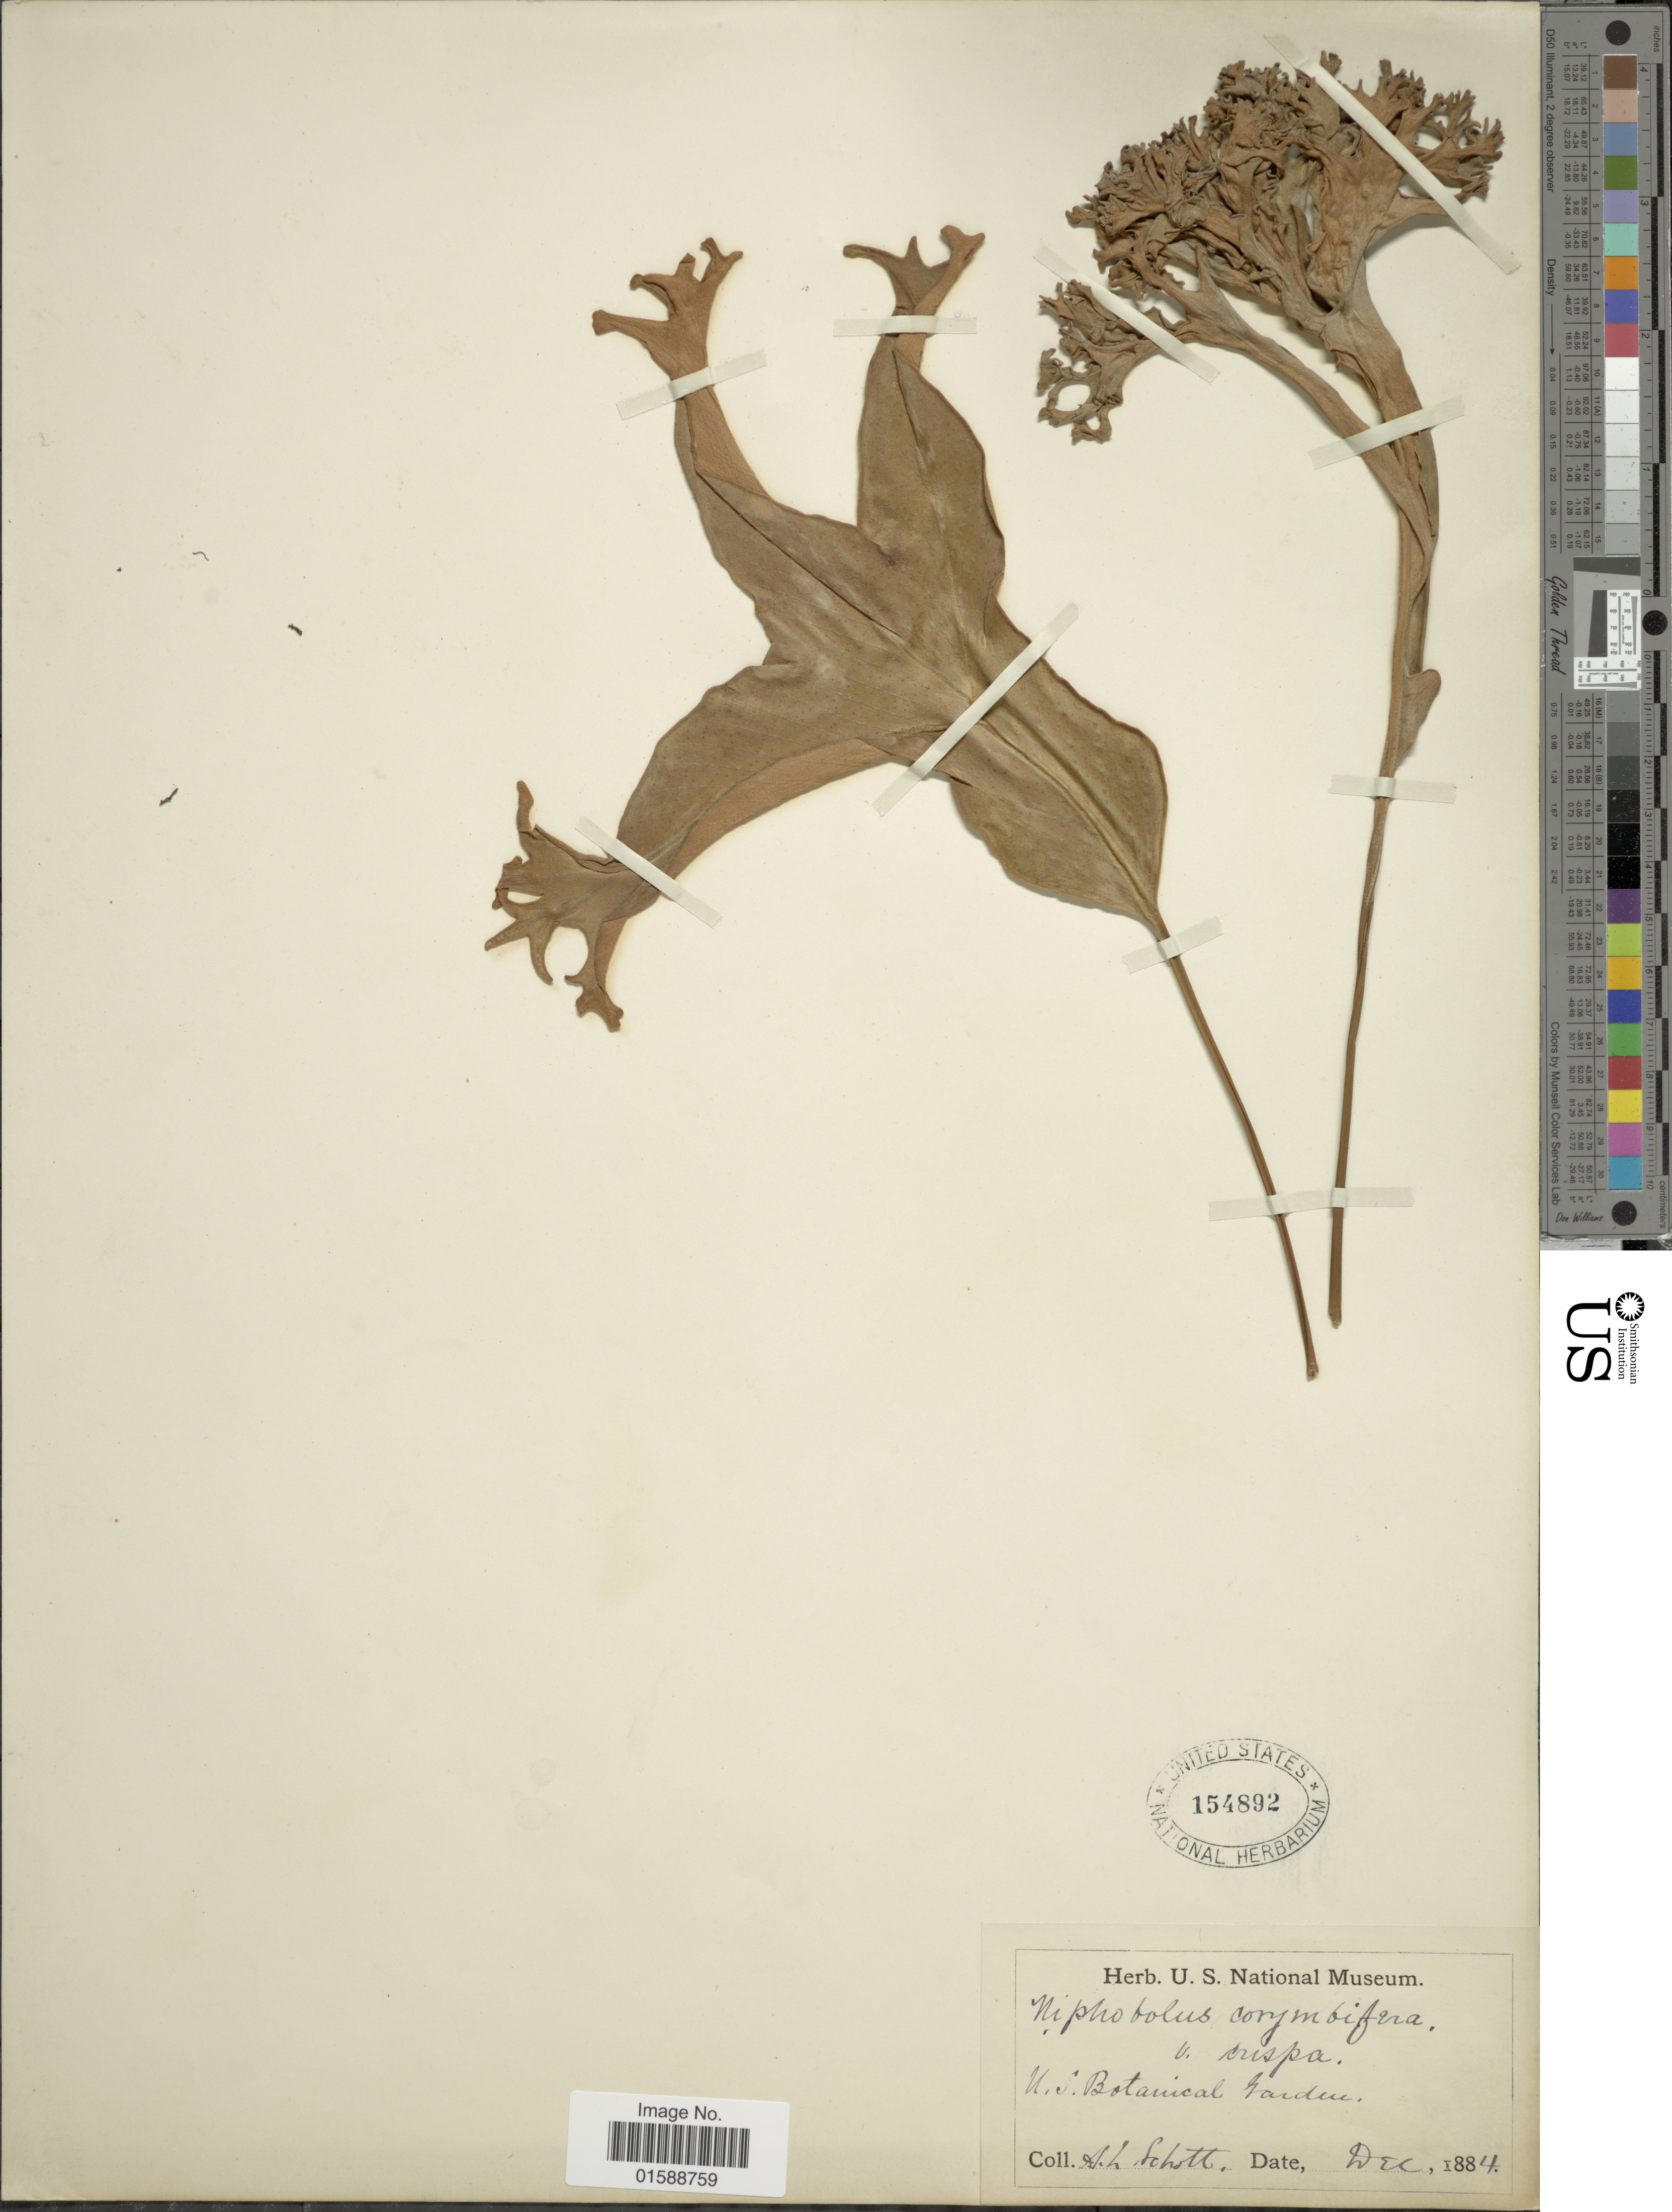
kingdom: Plantae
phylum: Tracheophyta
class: Polypodiopsida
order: Polypodiales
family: Polypodiaceae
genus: Pyrrosia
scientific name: Pyrrosia lingua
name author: (Thurb.) Farw.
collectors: A. L. Schott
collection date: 1884-12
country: United States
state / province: New Jersey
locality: N. J. Botanical Garden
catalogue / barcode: US 154892